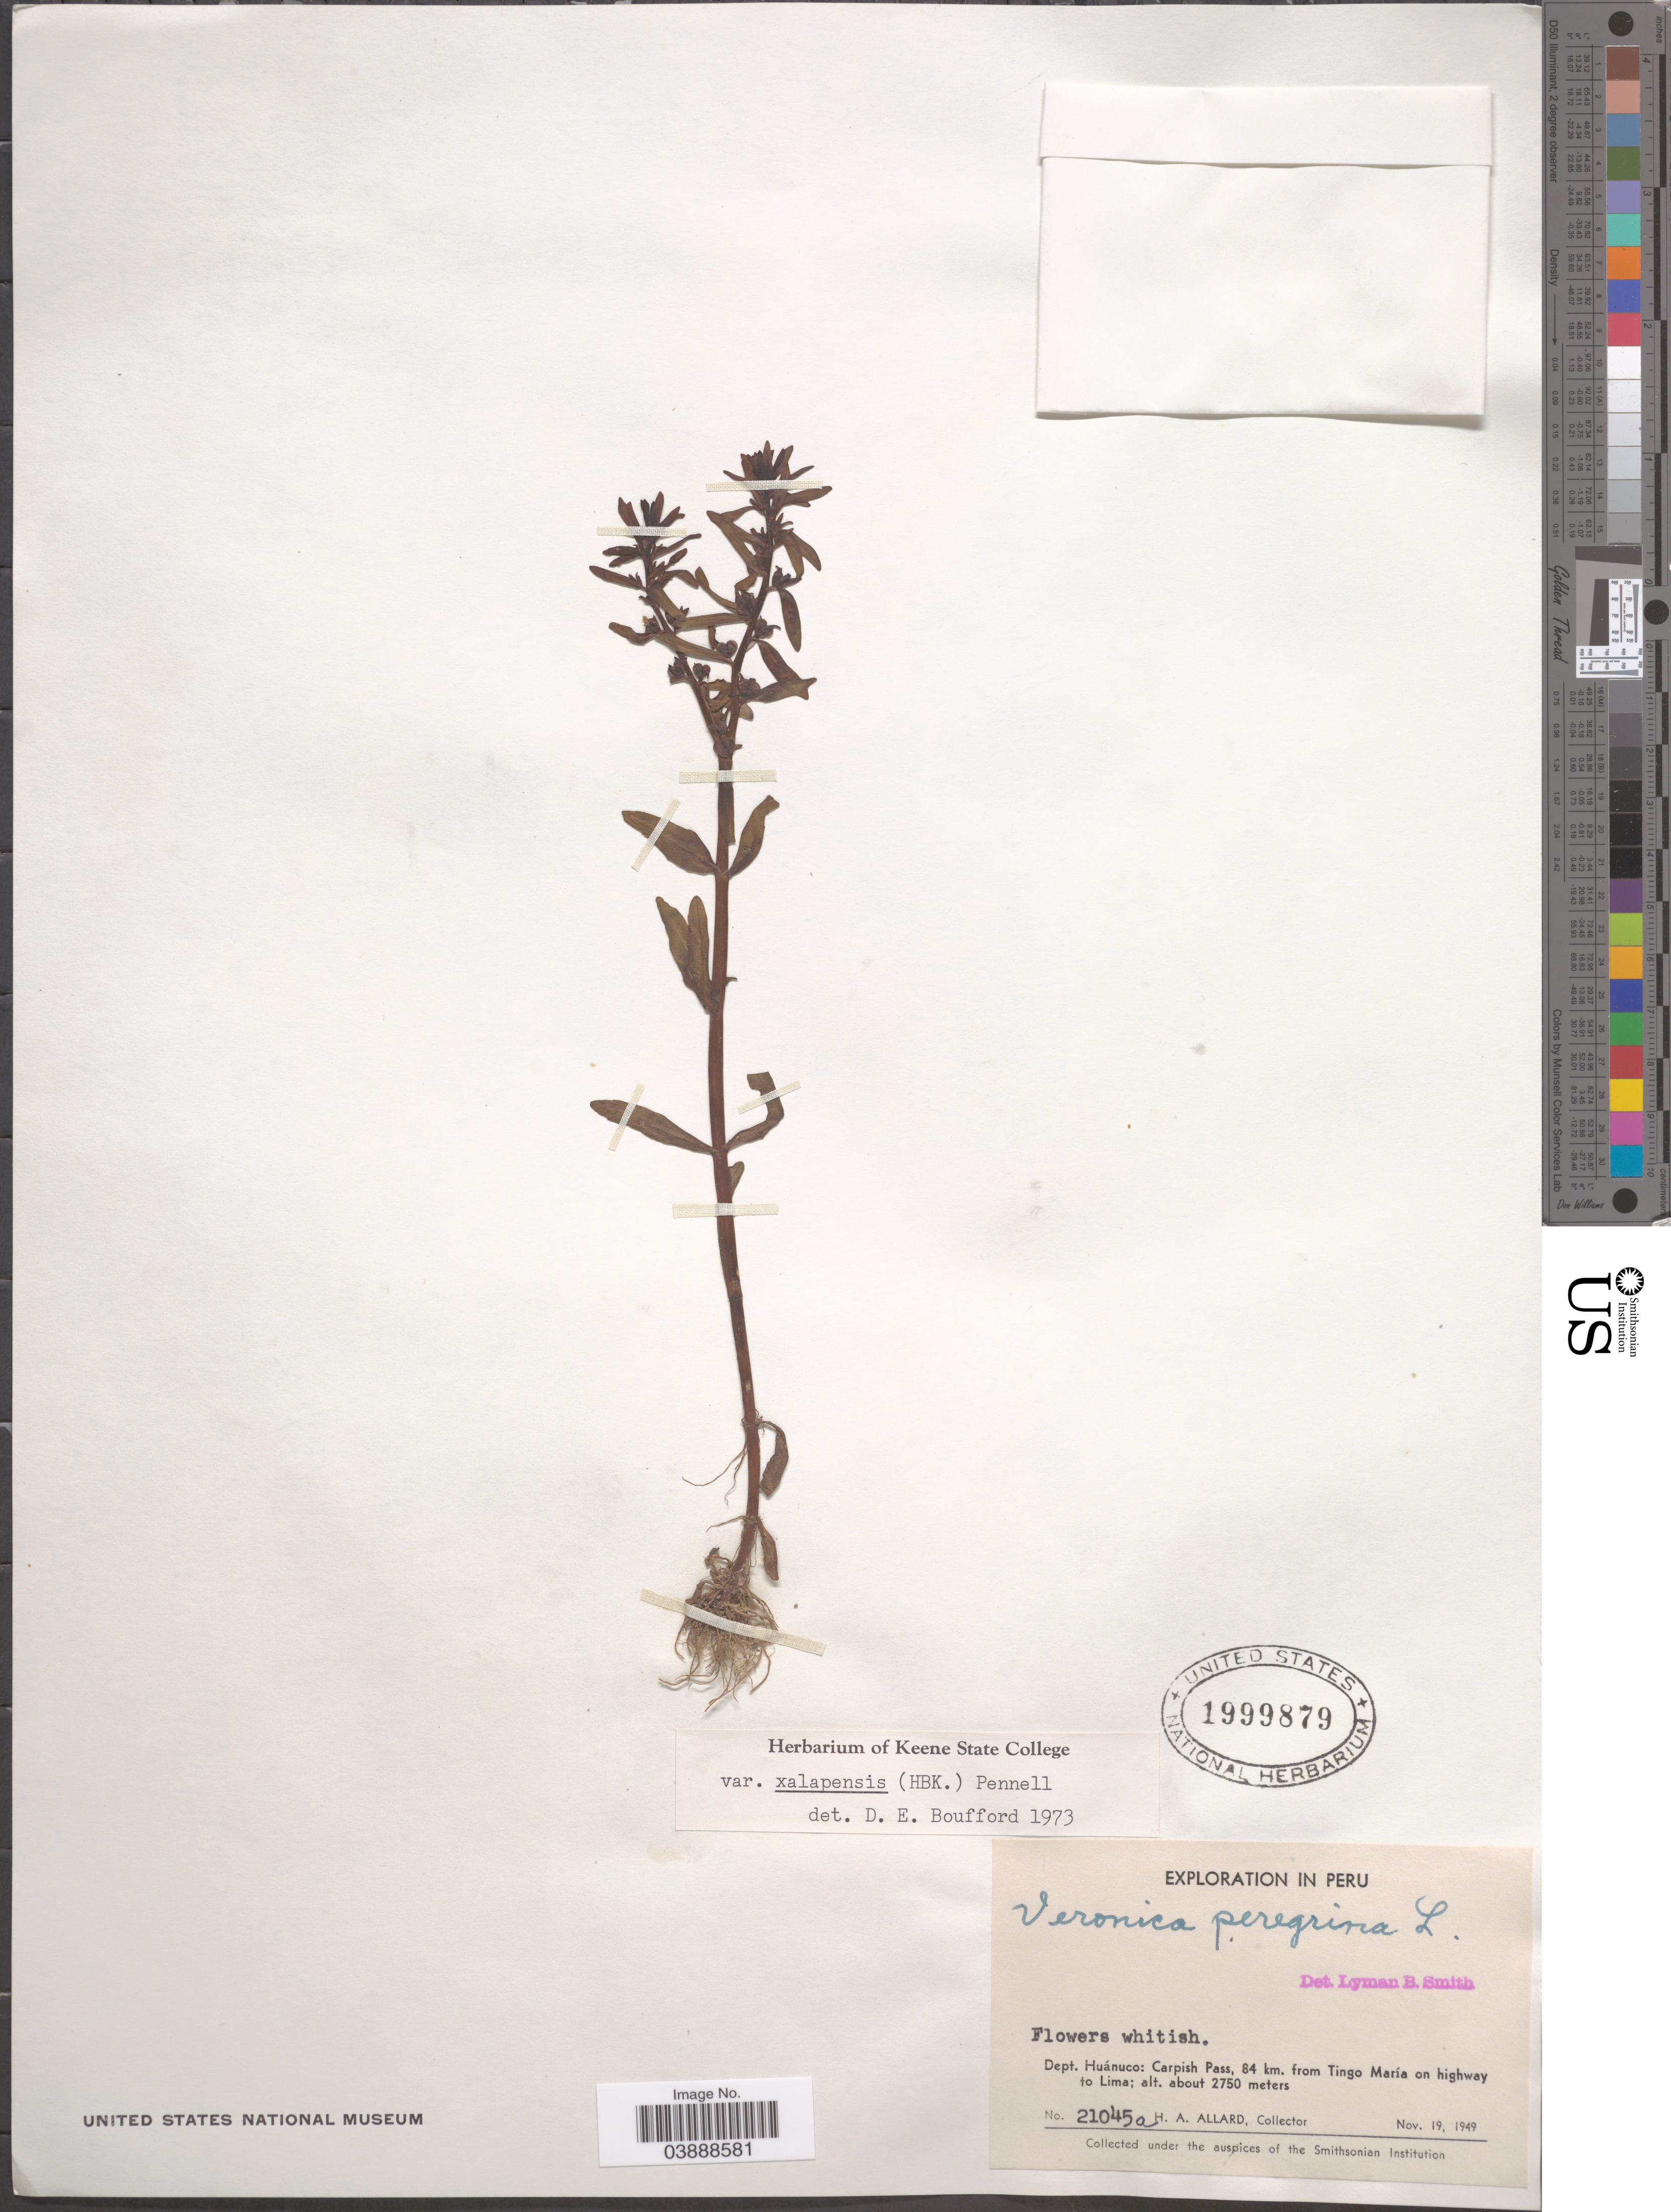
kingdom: Plantae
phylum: Tracheophyta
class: Magnoliopsida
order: Lamiales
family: Plantaginaceae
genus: Veronica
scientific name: Veronica peregrina var. xalapensis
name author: Kunth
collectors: H. A. Allard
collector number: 21045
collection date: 1949-11-19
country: Peru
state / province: Huánuco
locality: Dept. Huánuco: Carpish Pass, 84 km. from Tingo María on highway to Lima.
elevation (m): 2750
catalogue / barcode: US 1999879